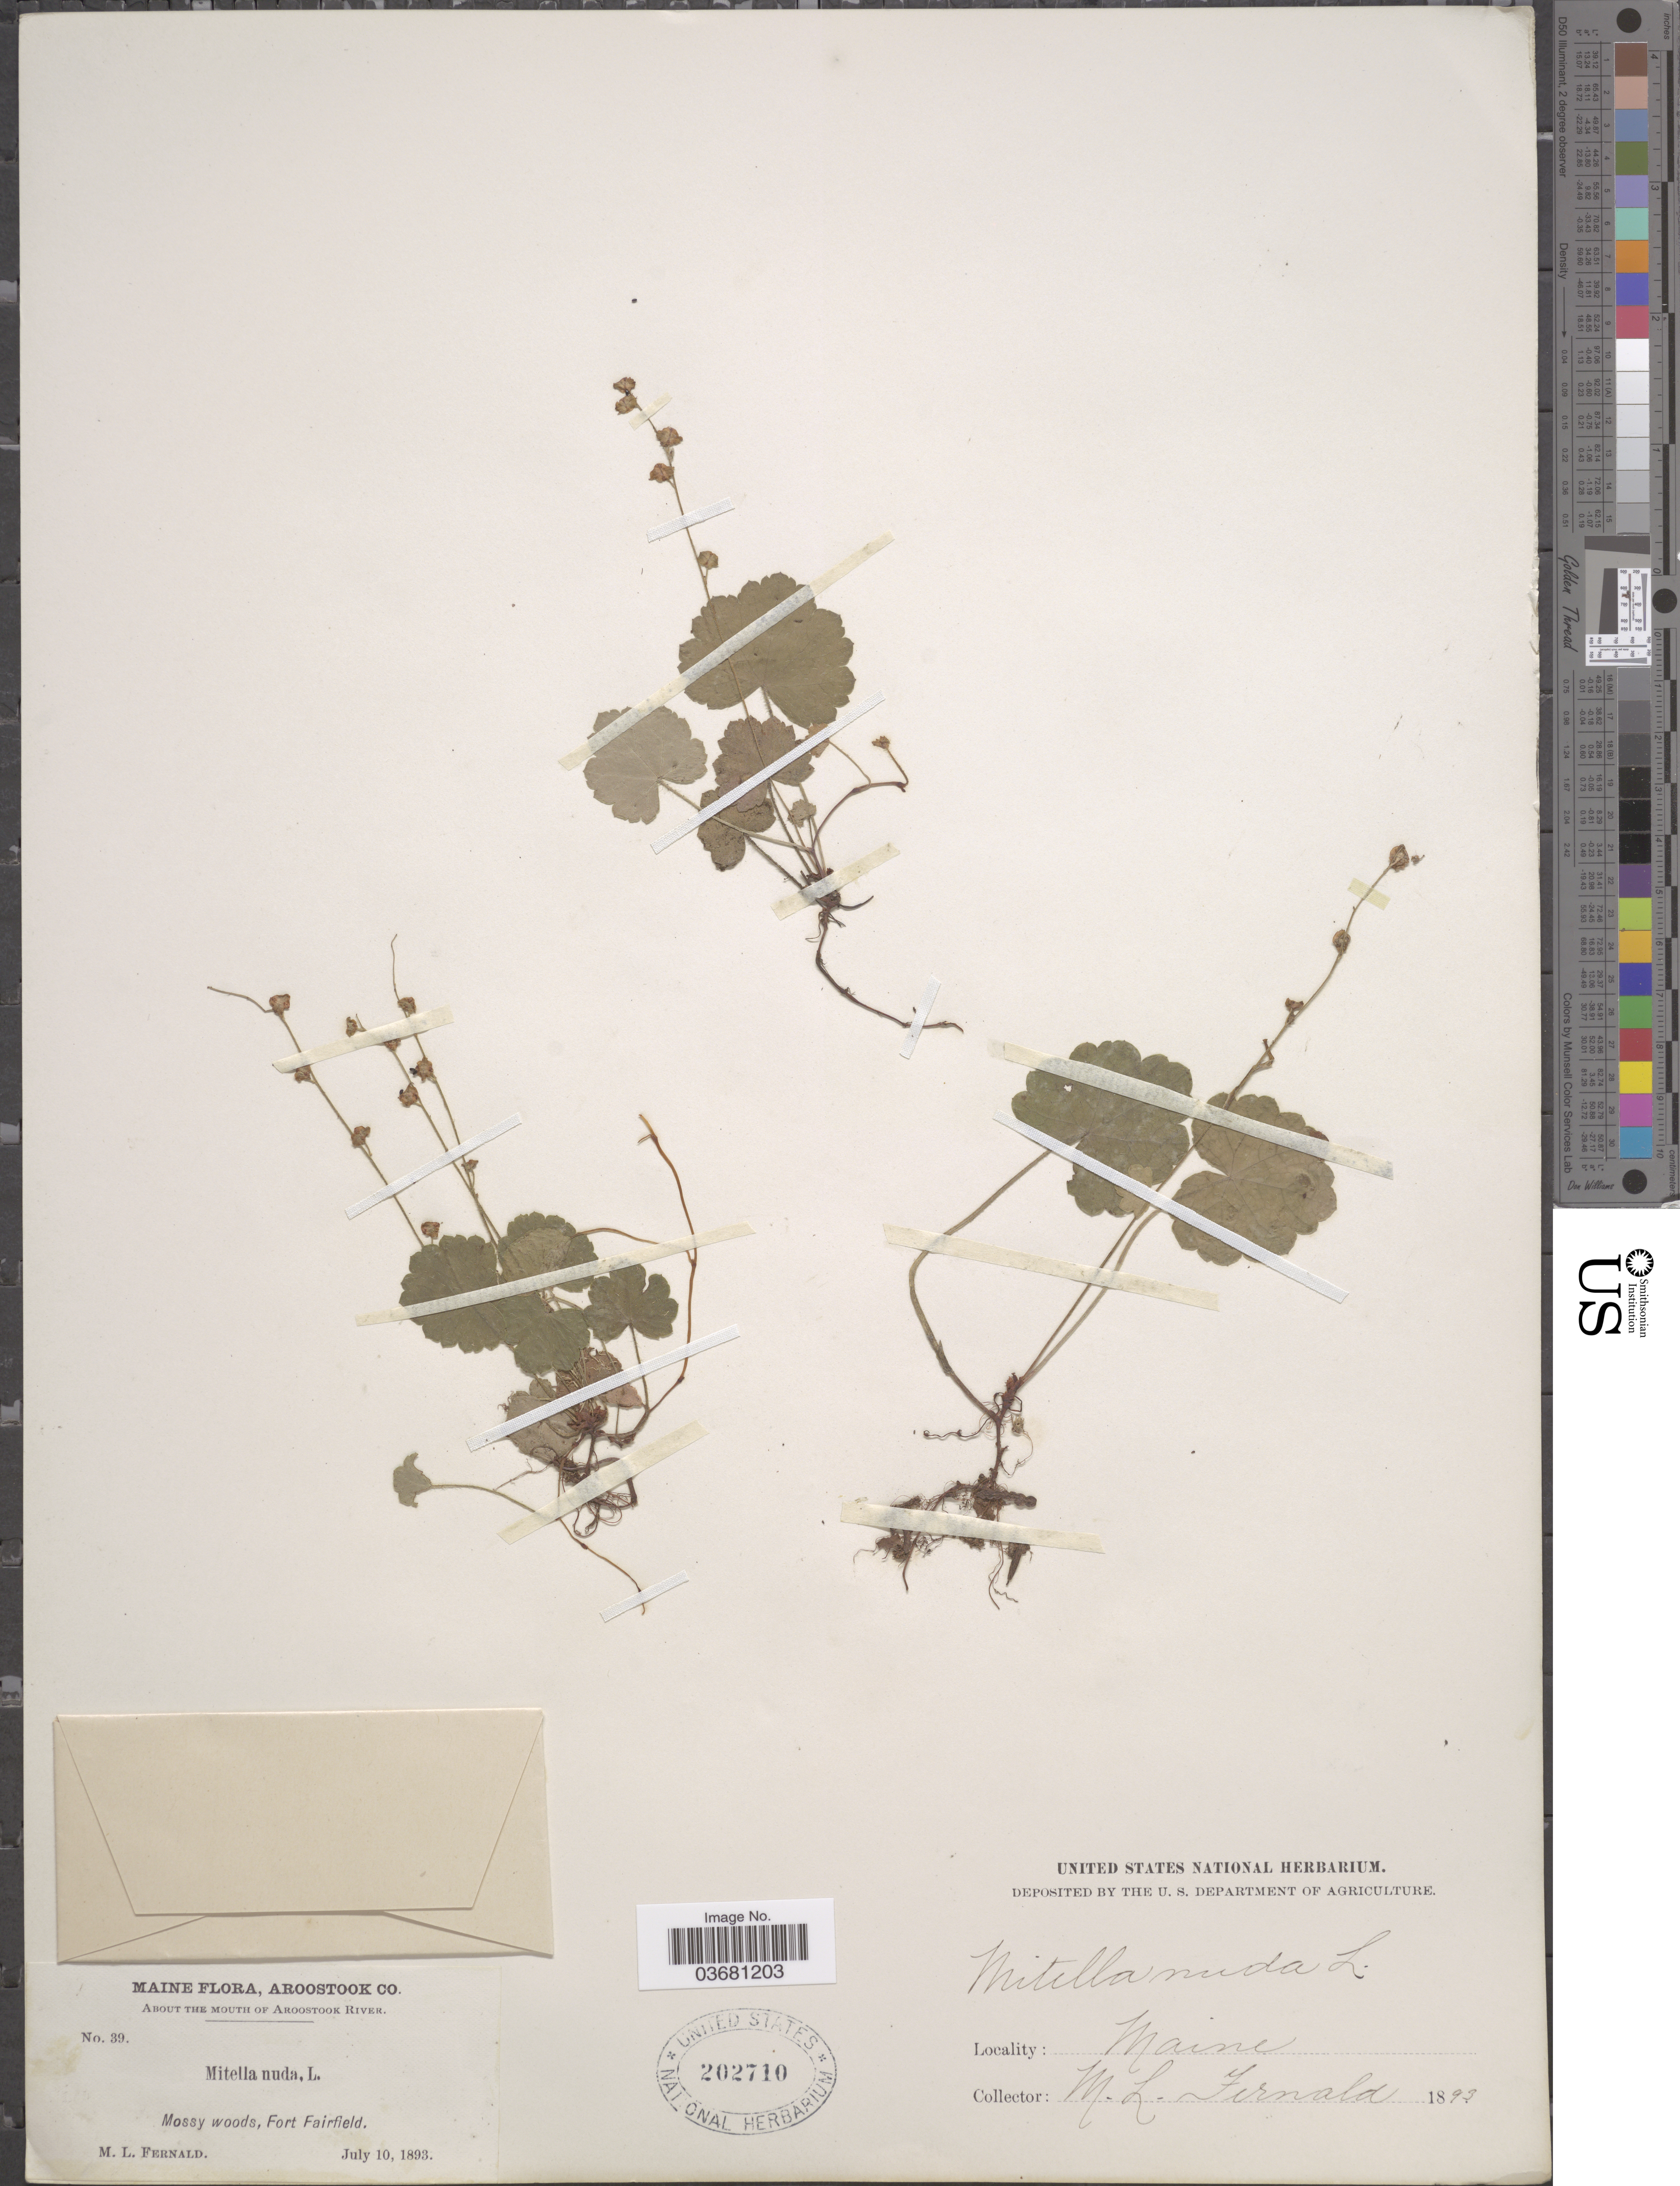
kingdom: Plantae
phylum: Tracheophyta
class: Magnoliopsida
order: Saxifragales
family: Saxifragaceae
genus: Mitella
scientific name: Mitella nuda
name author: L.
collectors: M. L. Fernald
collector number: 39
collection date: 1893-07-10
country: United States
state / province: Maine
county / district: Aroostook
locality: About the mouth of Aroostook River. Mossy woods, Fort Fairfield.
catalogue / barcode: US 202710